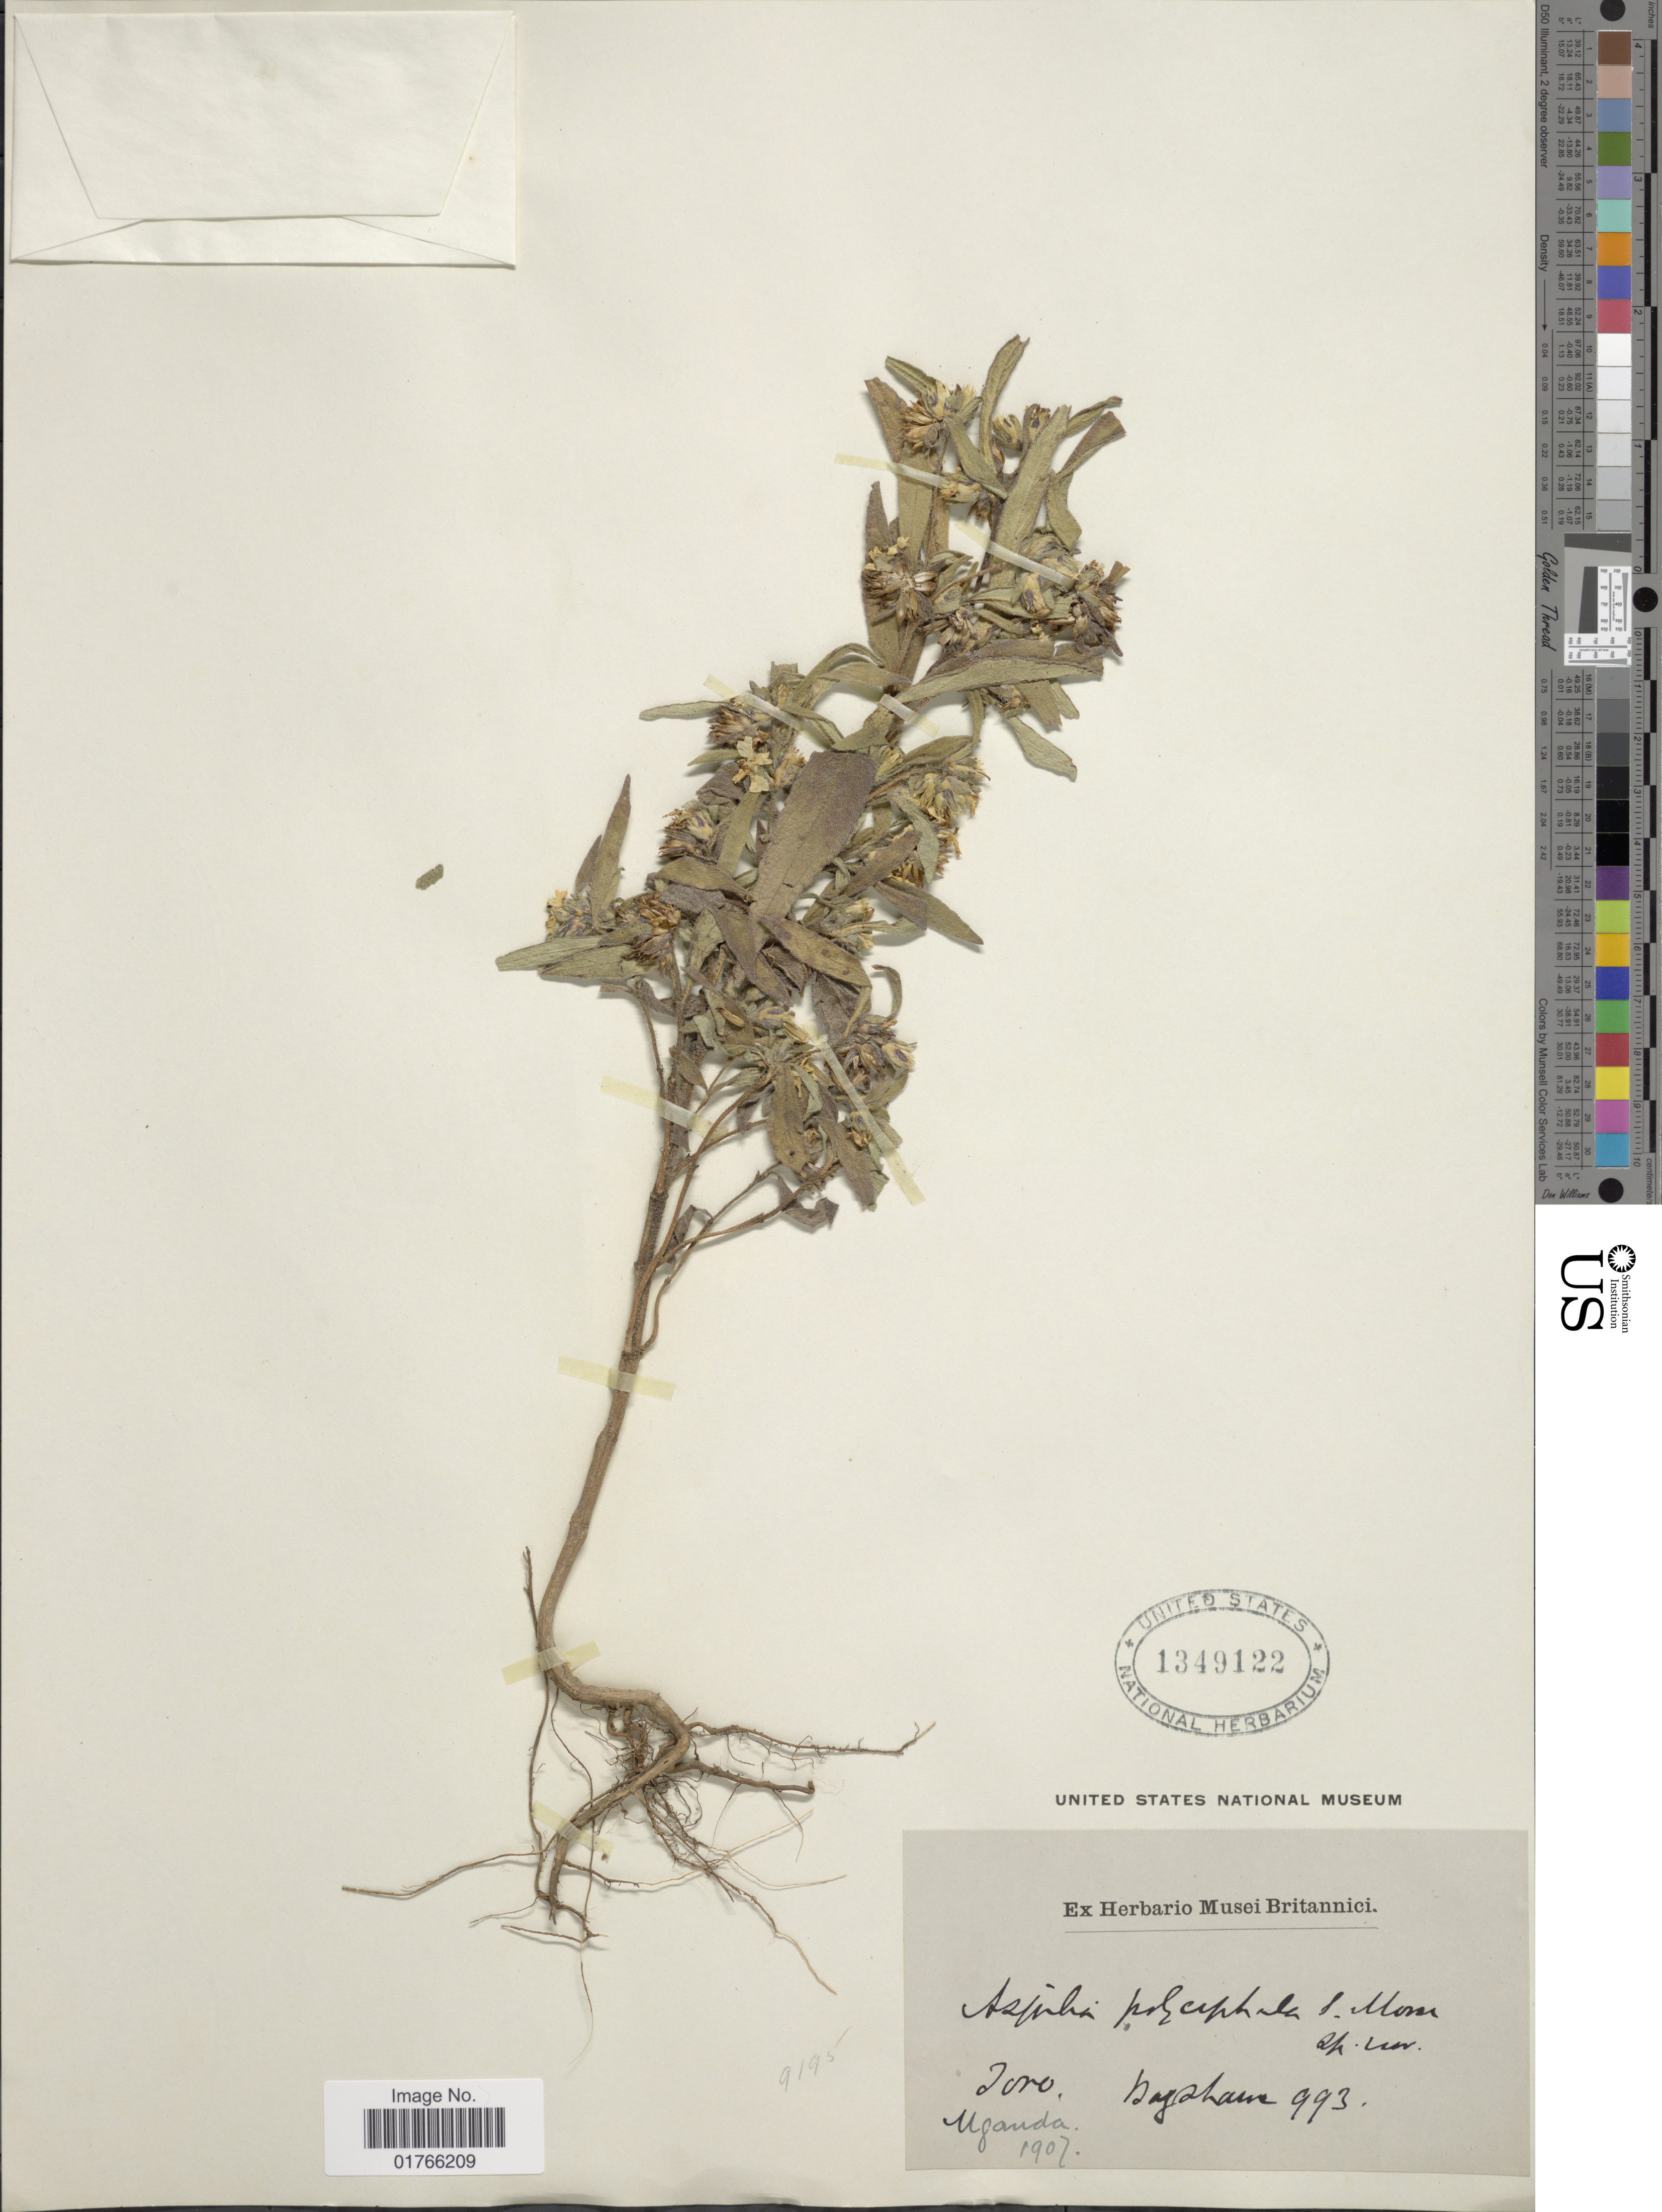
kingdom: Plantae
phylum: Tracheophyta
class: Magnoliopsida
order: Asterales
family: Asteraceae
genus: Aspilia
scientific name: Aspilia polycephala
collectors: Bagshawe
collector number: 993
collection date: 1907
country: Uganda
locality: Toro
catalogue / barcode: US 1349122